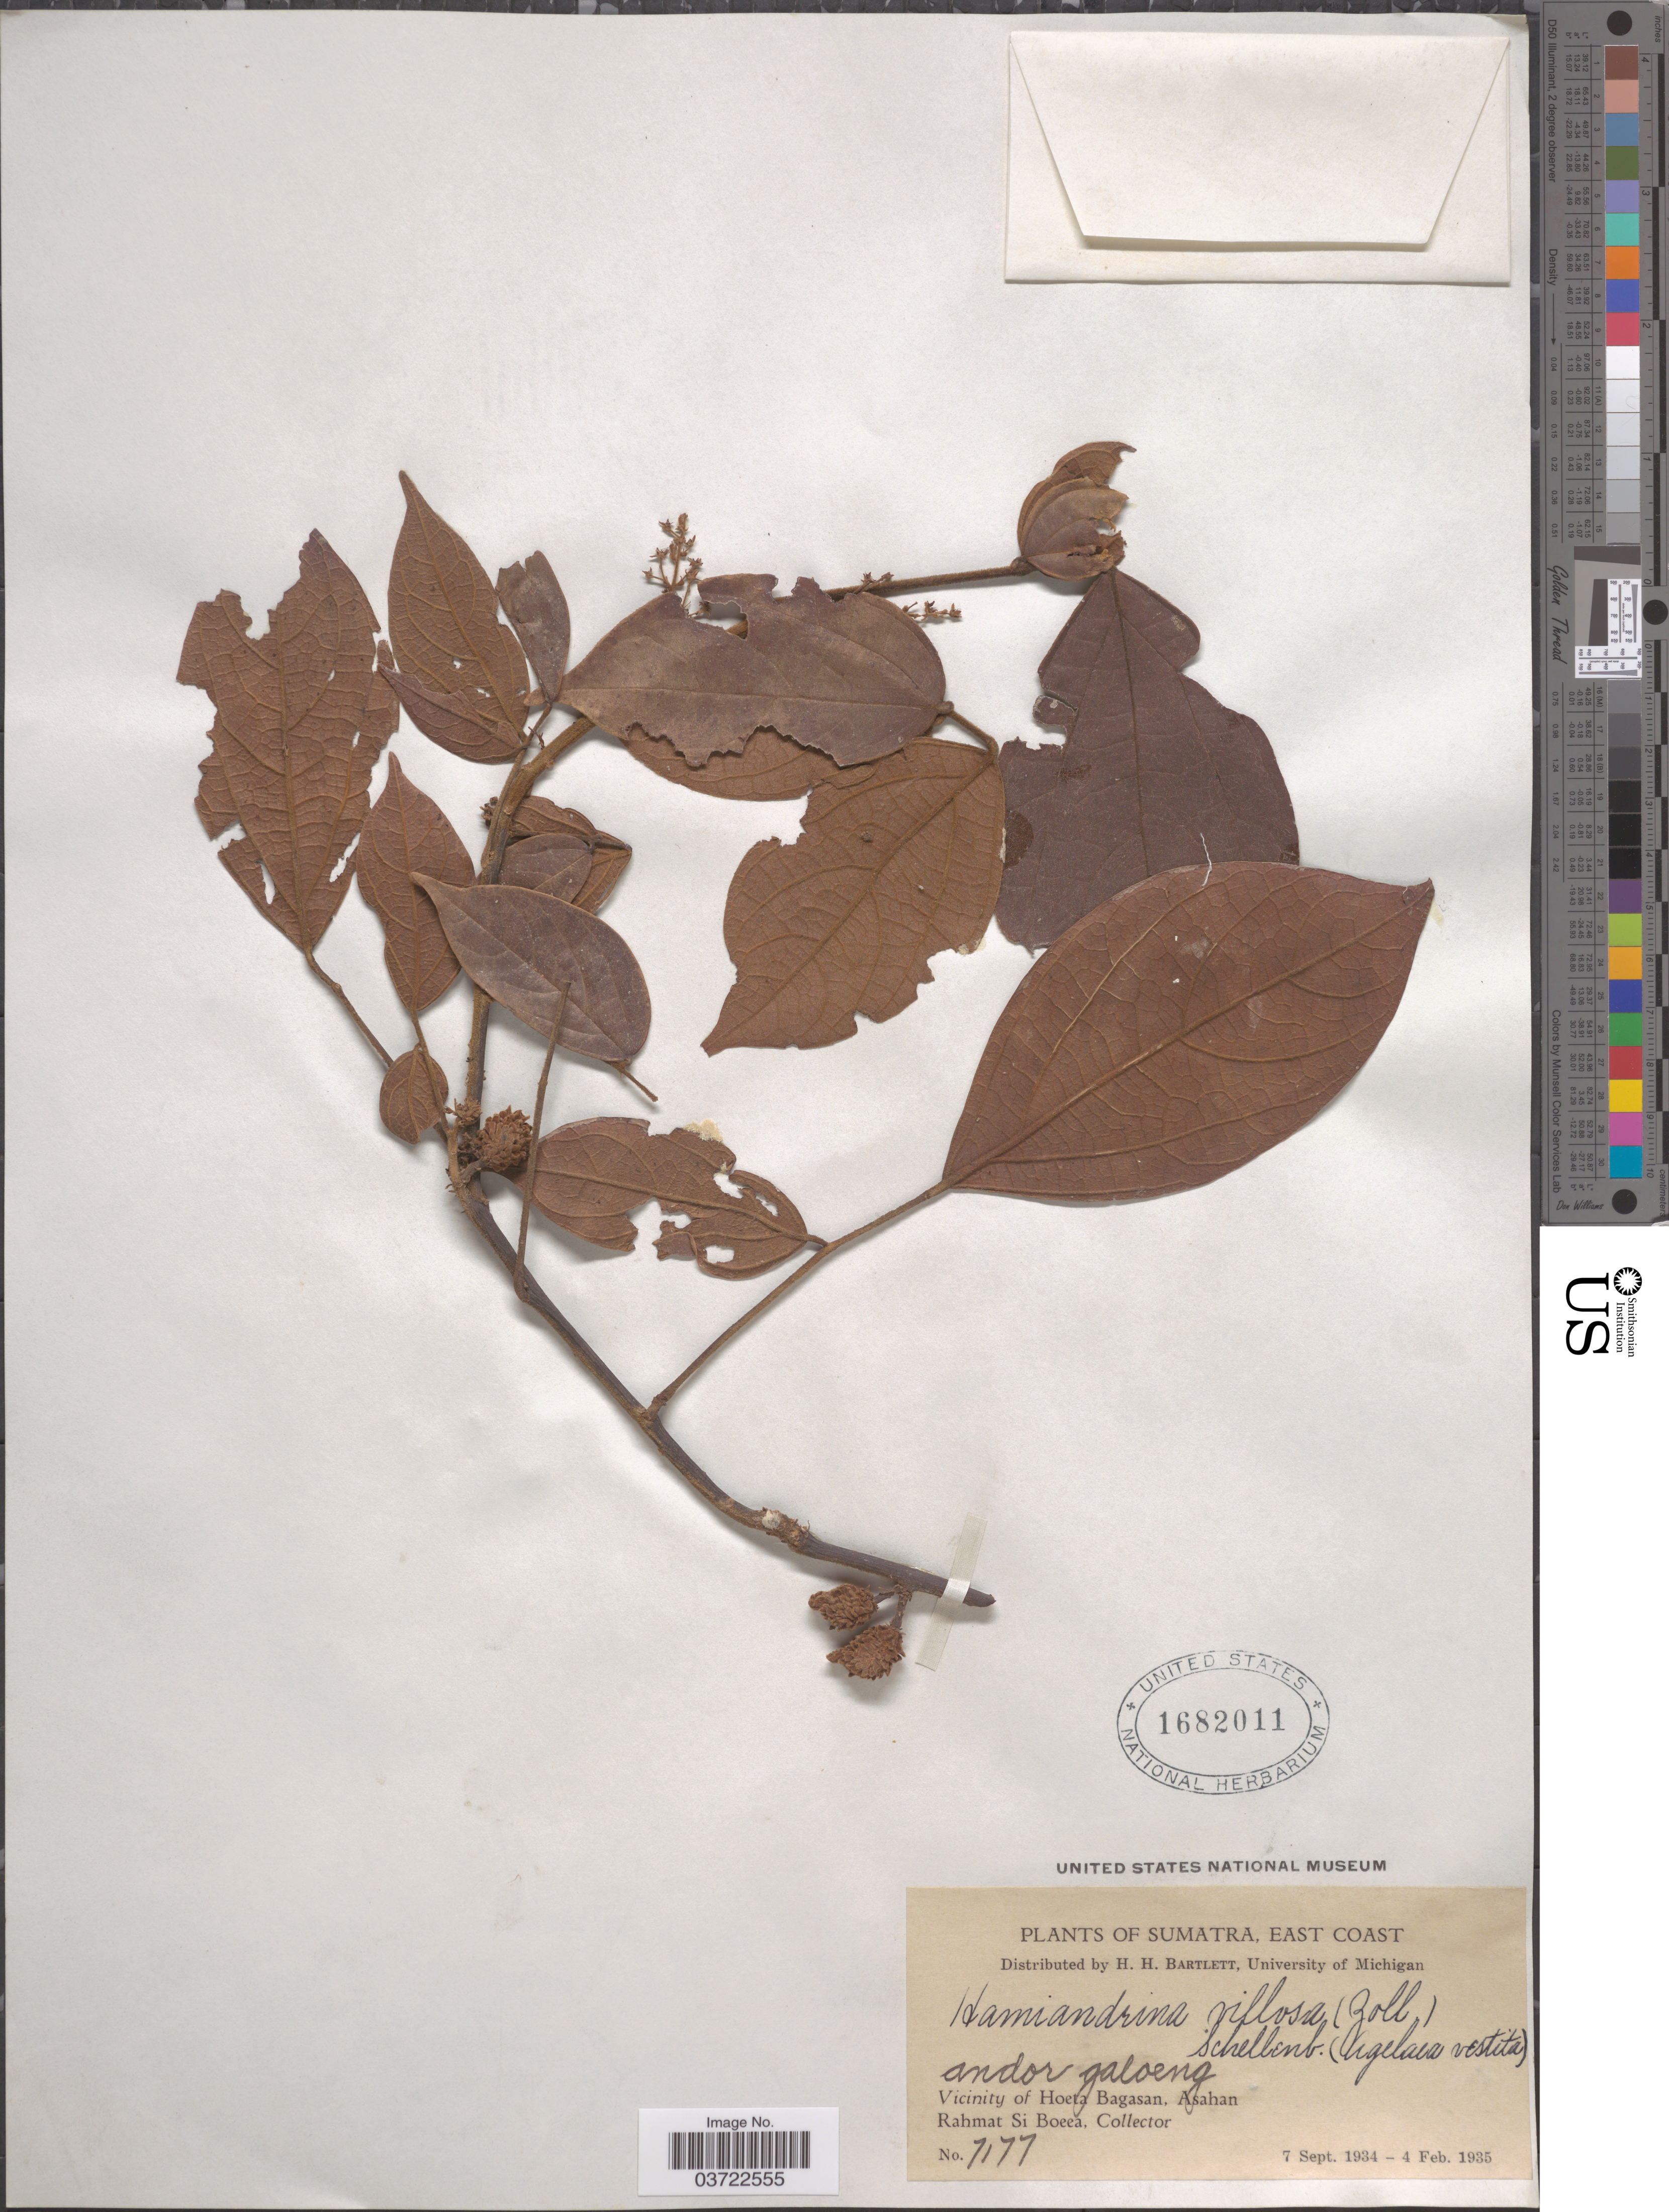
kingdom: Plantae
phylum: Tracheophyta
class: Magnoliopsida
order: Oxalidales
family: Connaraceae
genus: Agelaea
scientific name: Agelaea borneensis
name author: (Hook. f.) Merr.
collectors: Rahmat Si Boeea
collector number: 7177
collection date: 1934-09-07/1935-02-04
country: Indonesia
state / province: Sumatra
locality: East Coast. Andor galoeng [unsure placement] Vicinity of Hoeta Bagasan, Asahan.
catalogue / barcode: US 1682011